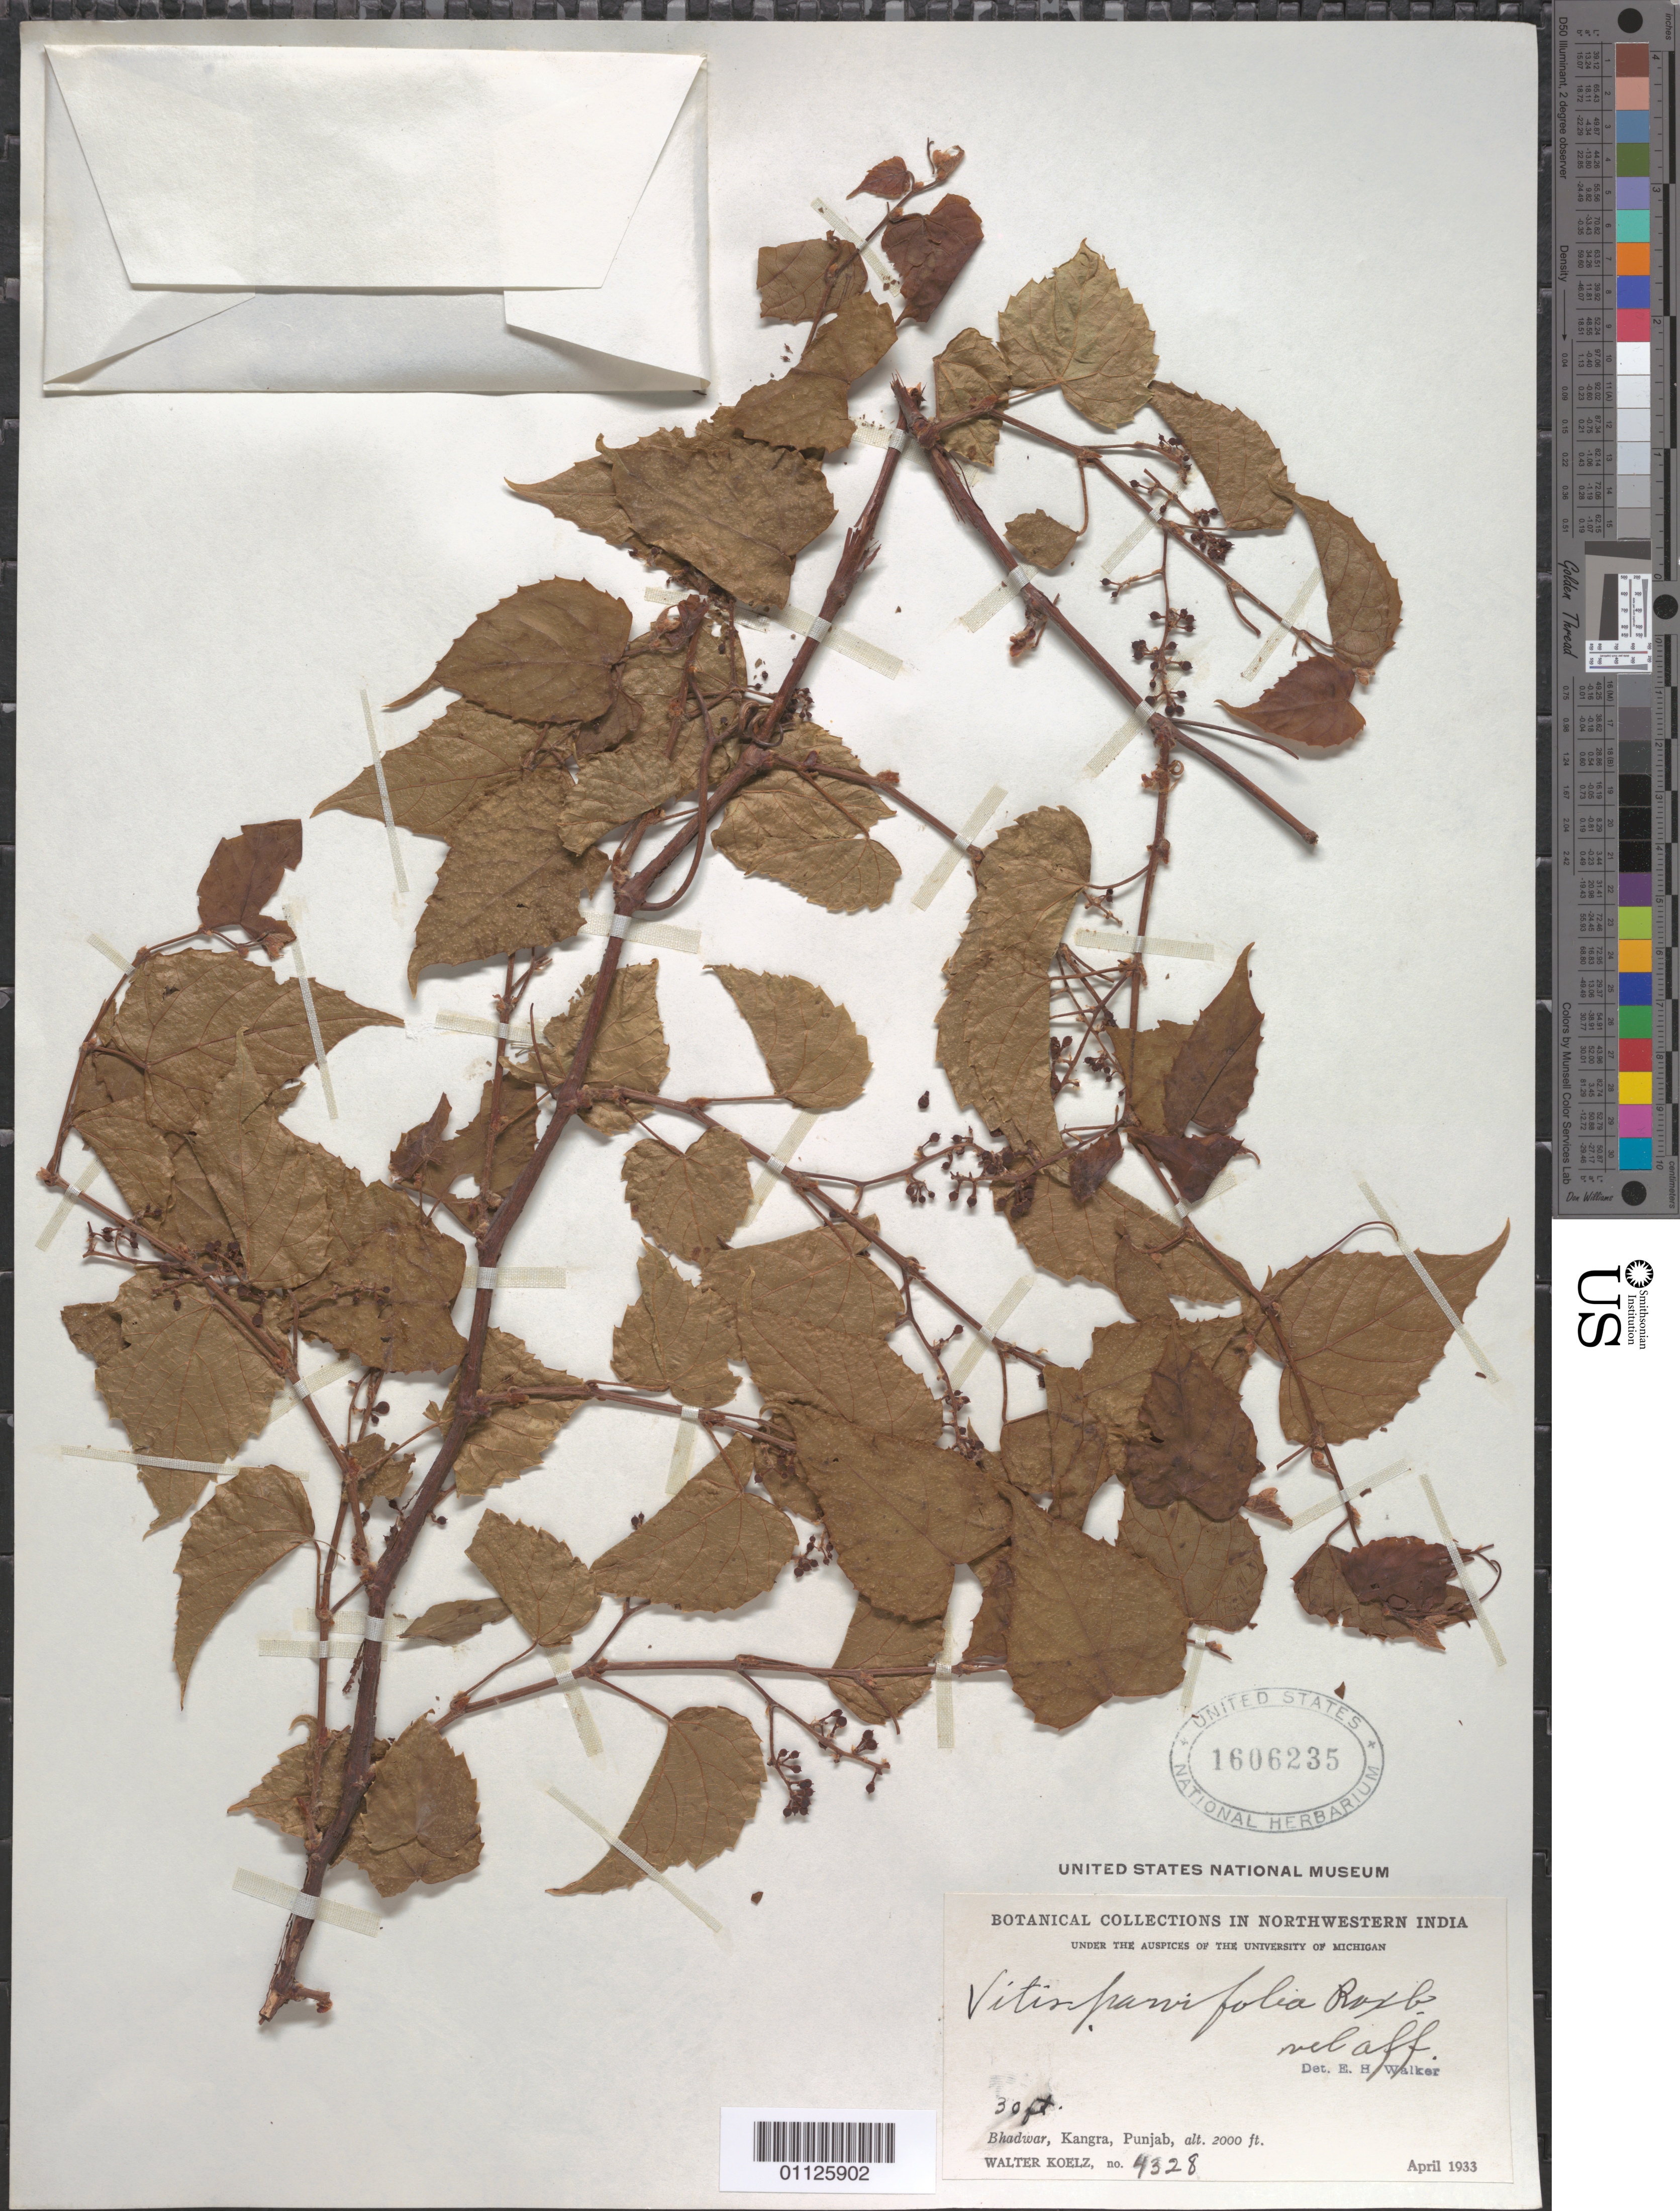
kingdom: Plantae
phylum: Tracheophyta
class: Magnoliopsida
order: Vitales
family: Vitaceae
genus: Cissus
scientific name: Cissus parvifolia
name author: Salisb.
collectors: W. N. Koelz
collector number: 4328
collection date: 1933-04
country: India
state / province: Punjab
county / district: Kangra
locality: Bhadwar.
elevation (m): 610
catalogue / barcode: US 1606235